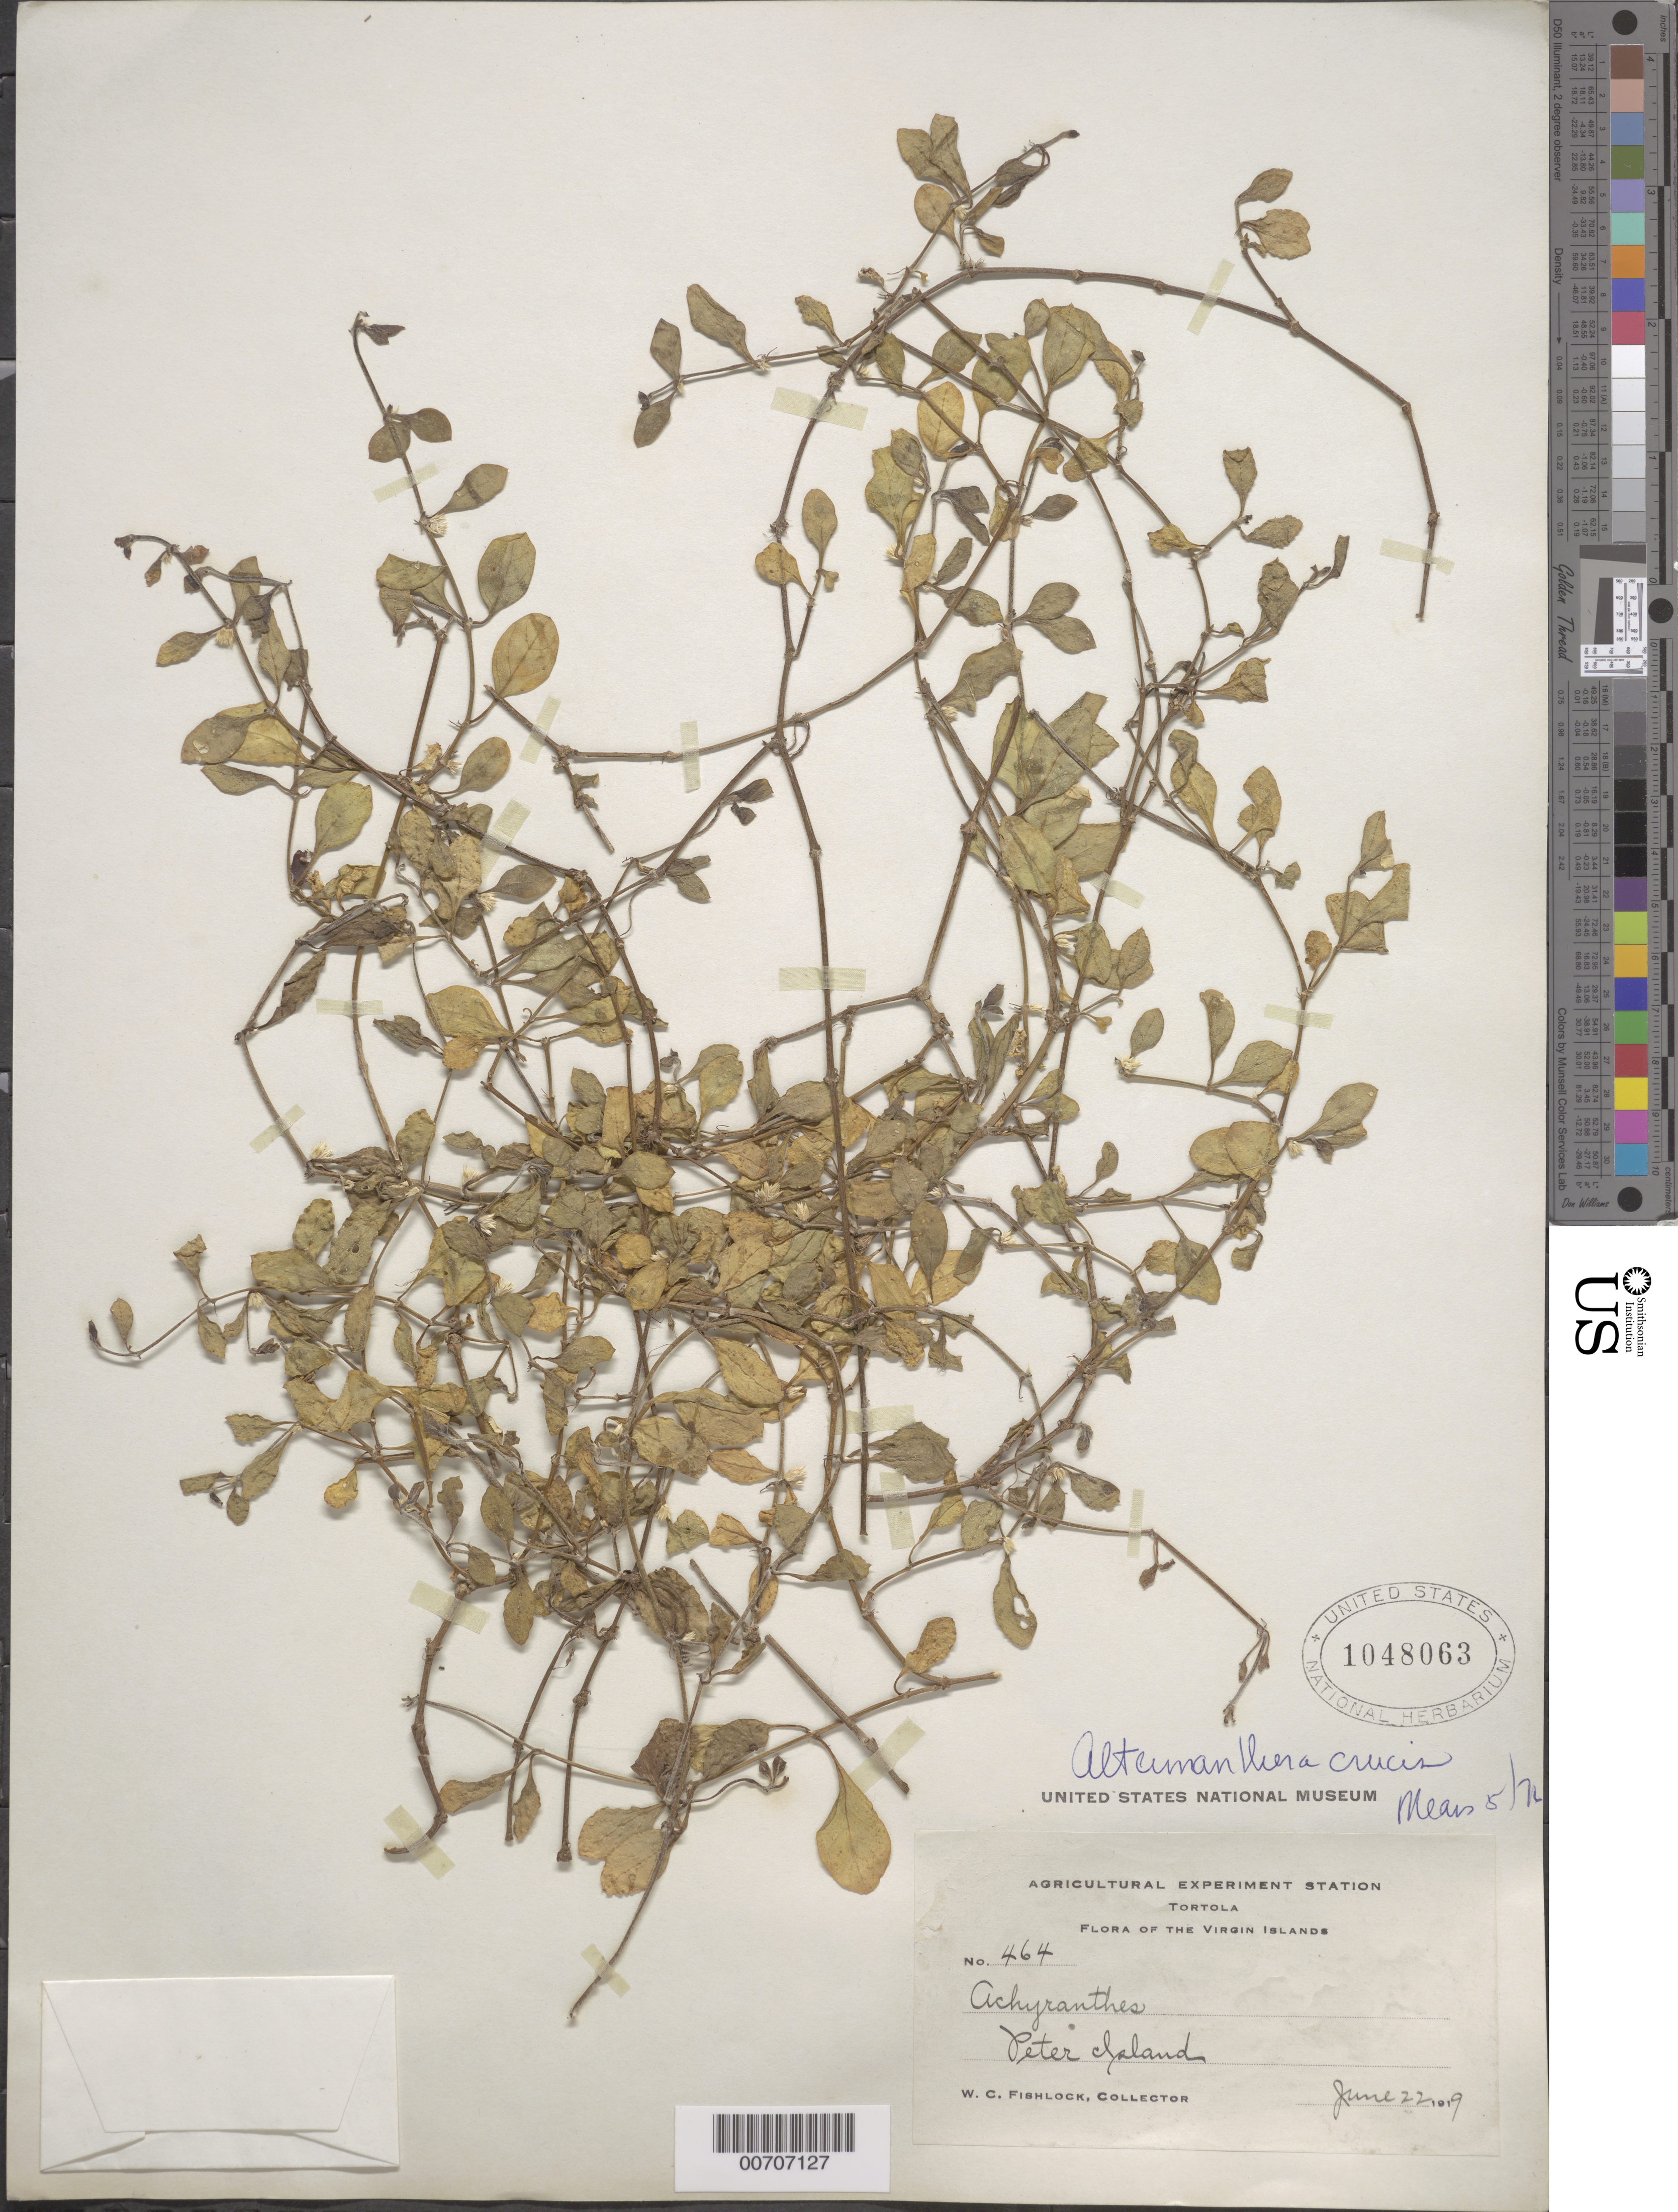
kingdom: Plantae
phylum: Tracheophyta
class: Magnoliopsida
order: Caryophyllales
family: Amaranthaceae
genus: Alternanthera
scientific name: Alternanthera crucis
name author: (Moq.) Bold.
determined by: Mears, J. A., (PH), Academy of Natural Sciences of Philadelphia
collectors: W. Fishlock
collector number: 464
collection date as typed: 22 Jun 1919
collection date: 1919-06-22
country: British Virgin Islands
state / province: Tortola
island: Peter Island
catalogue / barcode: US 1048063